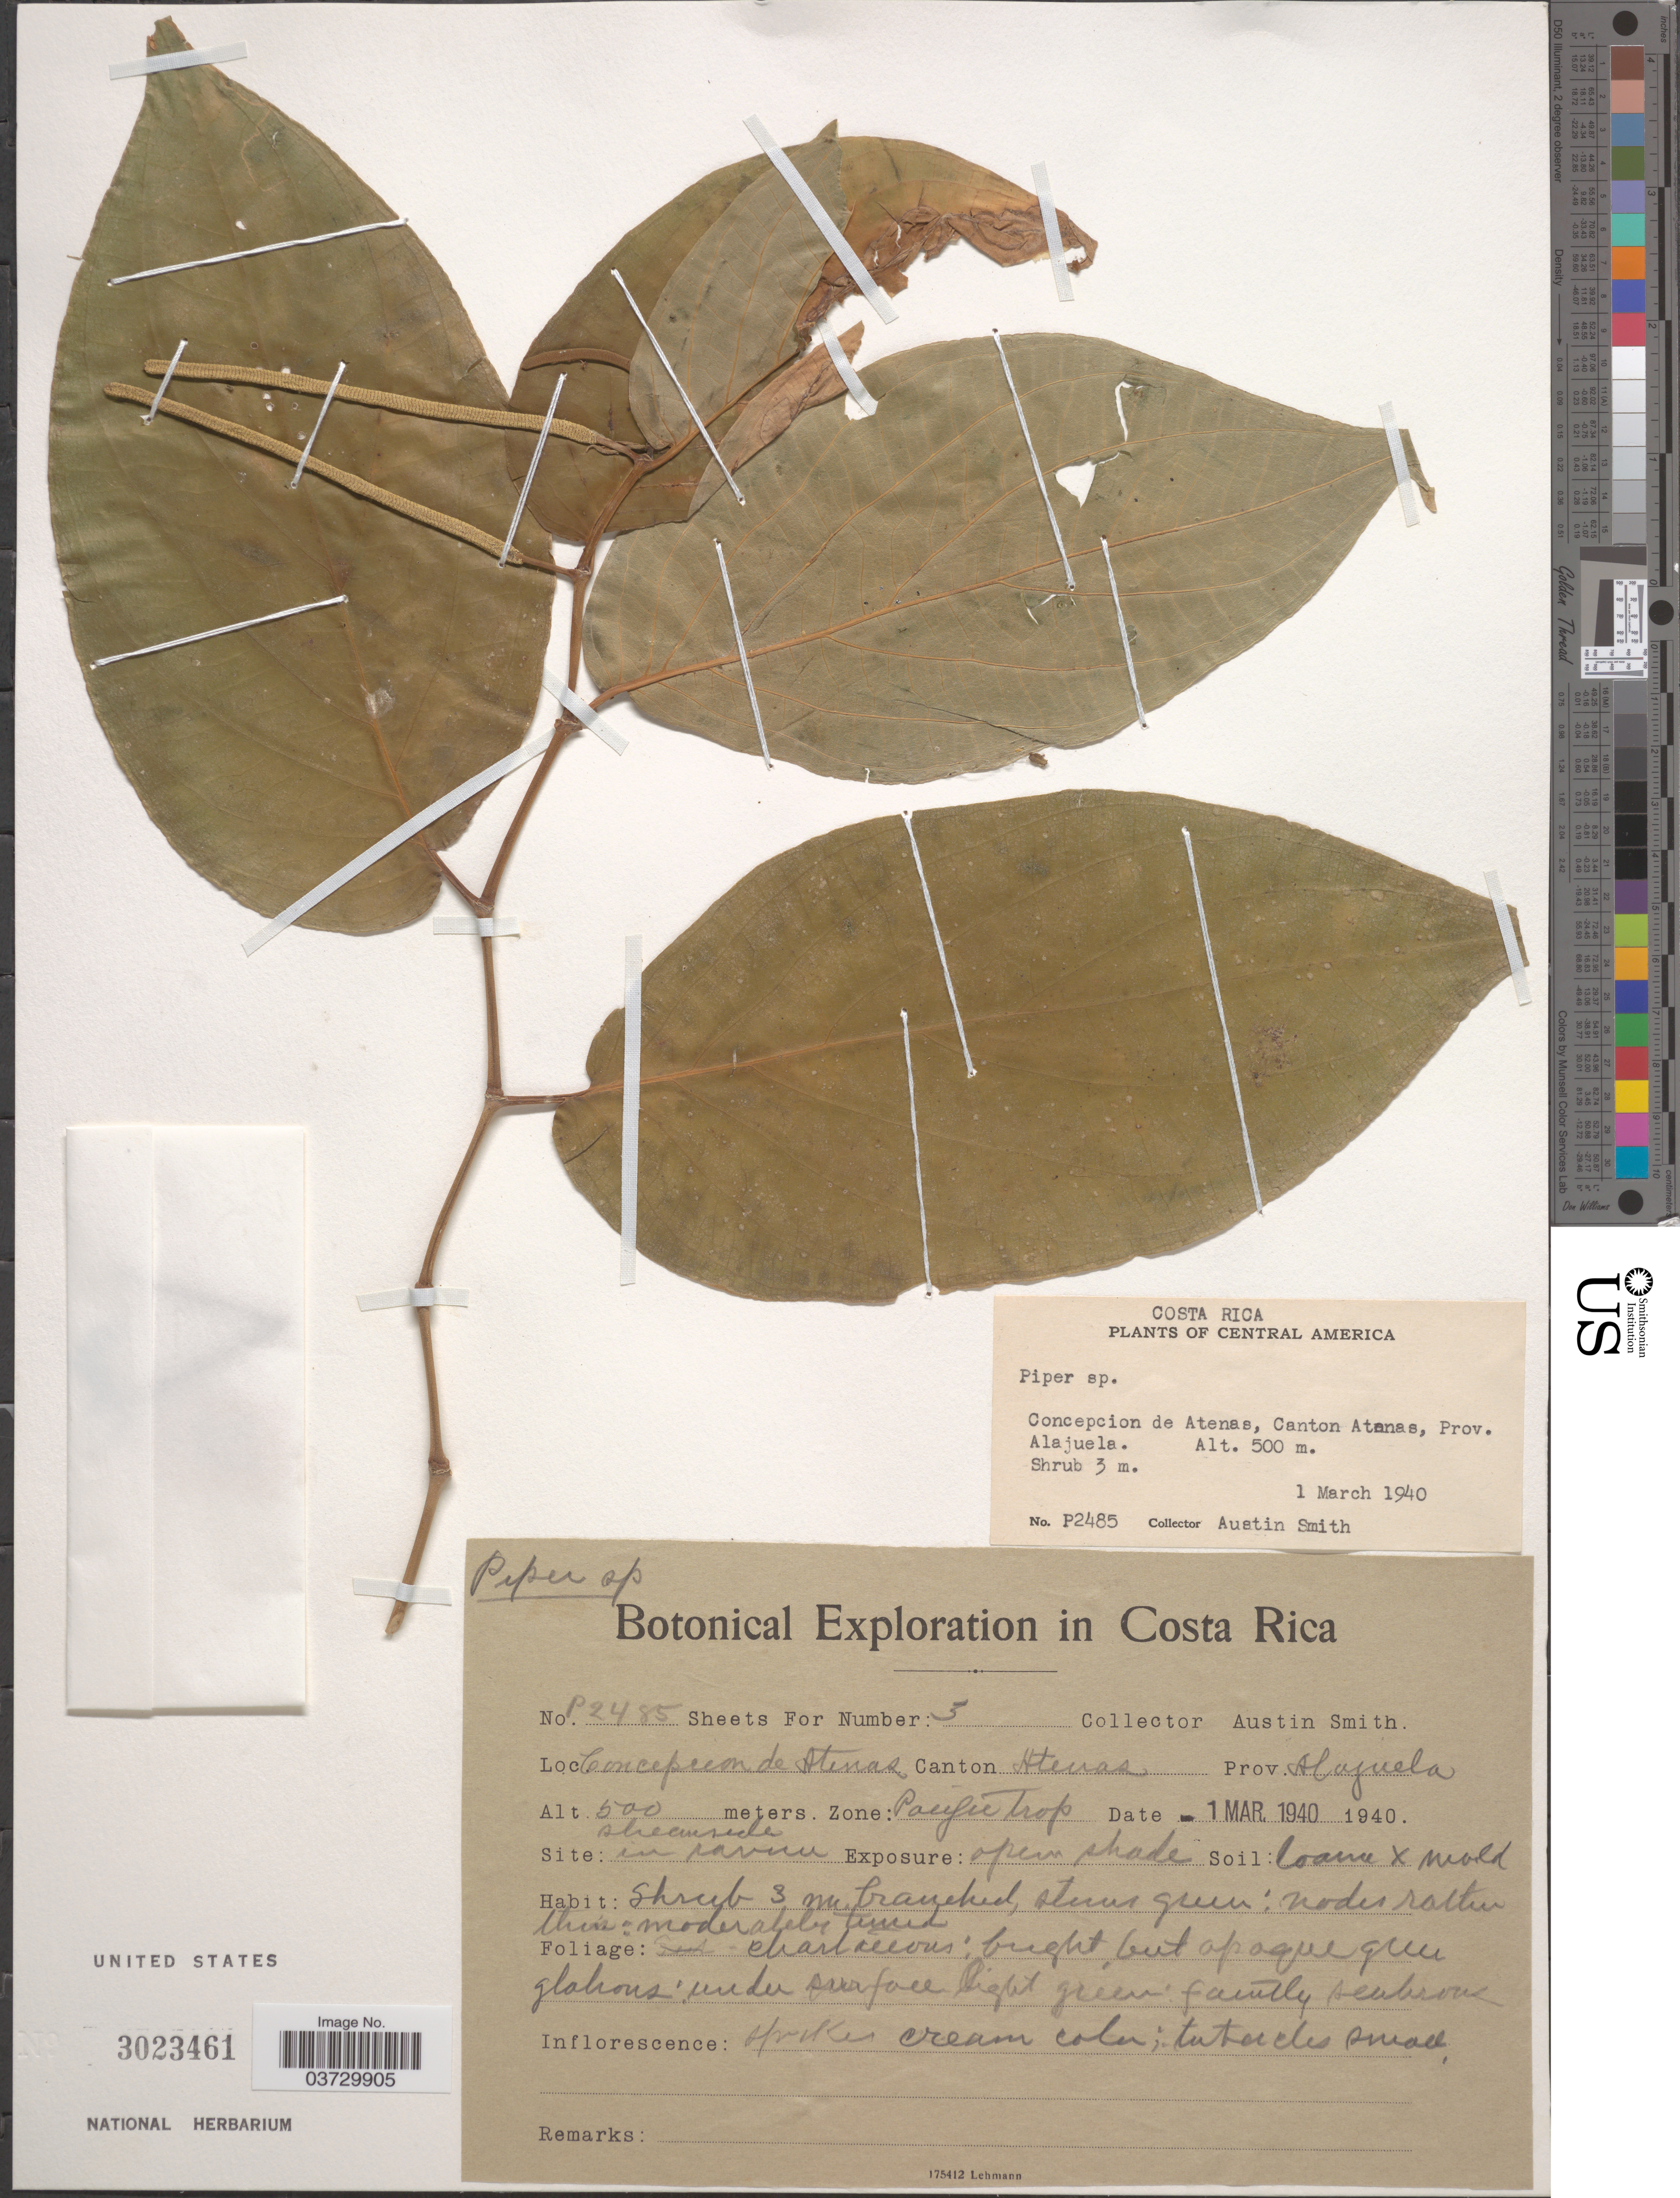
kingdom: Plantae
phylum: Tracheophyta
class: Magnoliopsida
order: Piperales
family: Piperaceae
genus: Piper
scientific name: Piper sp.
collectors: Aust P. Smith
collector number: P2485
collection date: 1940-03-01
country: Costa Rica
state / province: Alajuela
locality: Concepcion de Atenas, Canton Atenas. Zone: Pacific Trop.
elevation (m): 500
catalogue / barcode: US 3023461